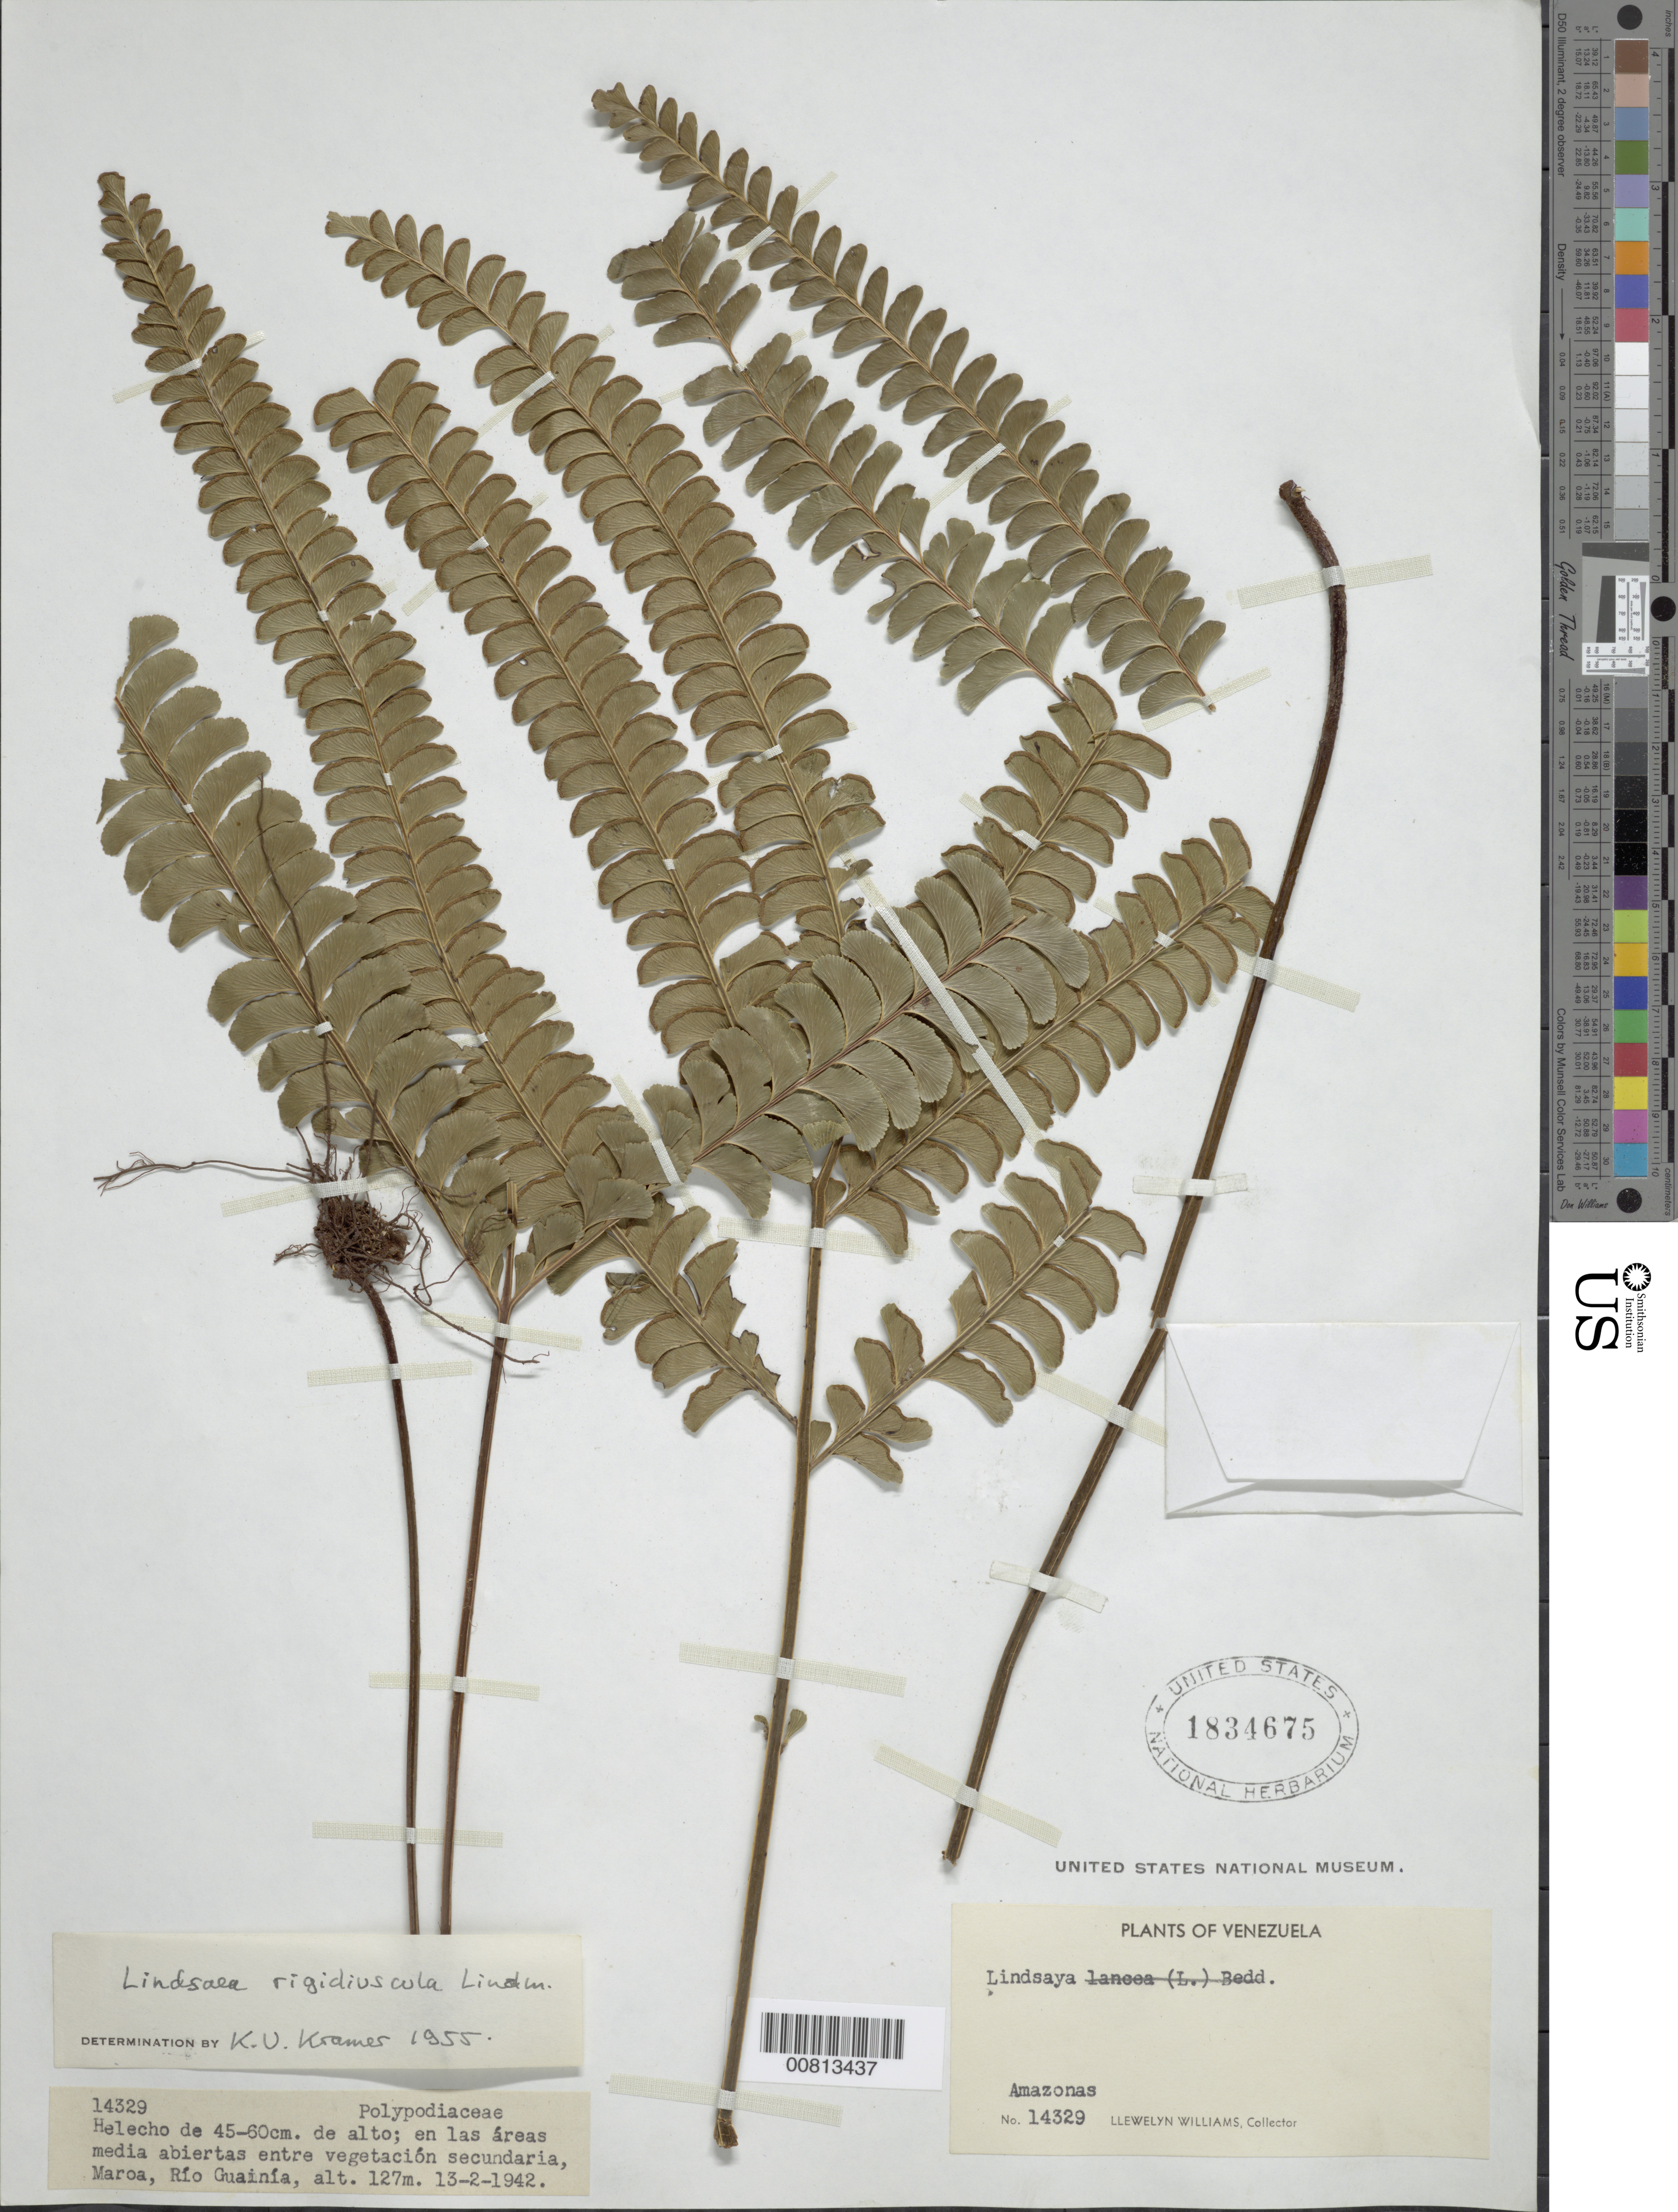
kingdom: Plantae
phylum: Tracheophyta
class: Polypodiopsida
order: Polypodiales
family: Lindsaeaceae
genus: Lindsaea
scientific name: Lindsaea rigidiuscula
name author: Lindm.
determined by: Kramer, K. U.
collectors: Ll. Williams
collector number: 14329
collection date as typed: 13-Feb-42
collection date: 1942-02-13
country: Venezuela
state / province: Amazonas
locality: Maroa, Río Guainía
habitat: En las areas media abiertas entre vegetación secundaria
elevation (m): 127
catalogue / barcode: US 1834675